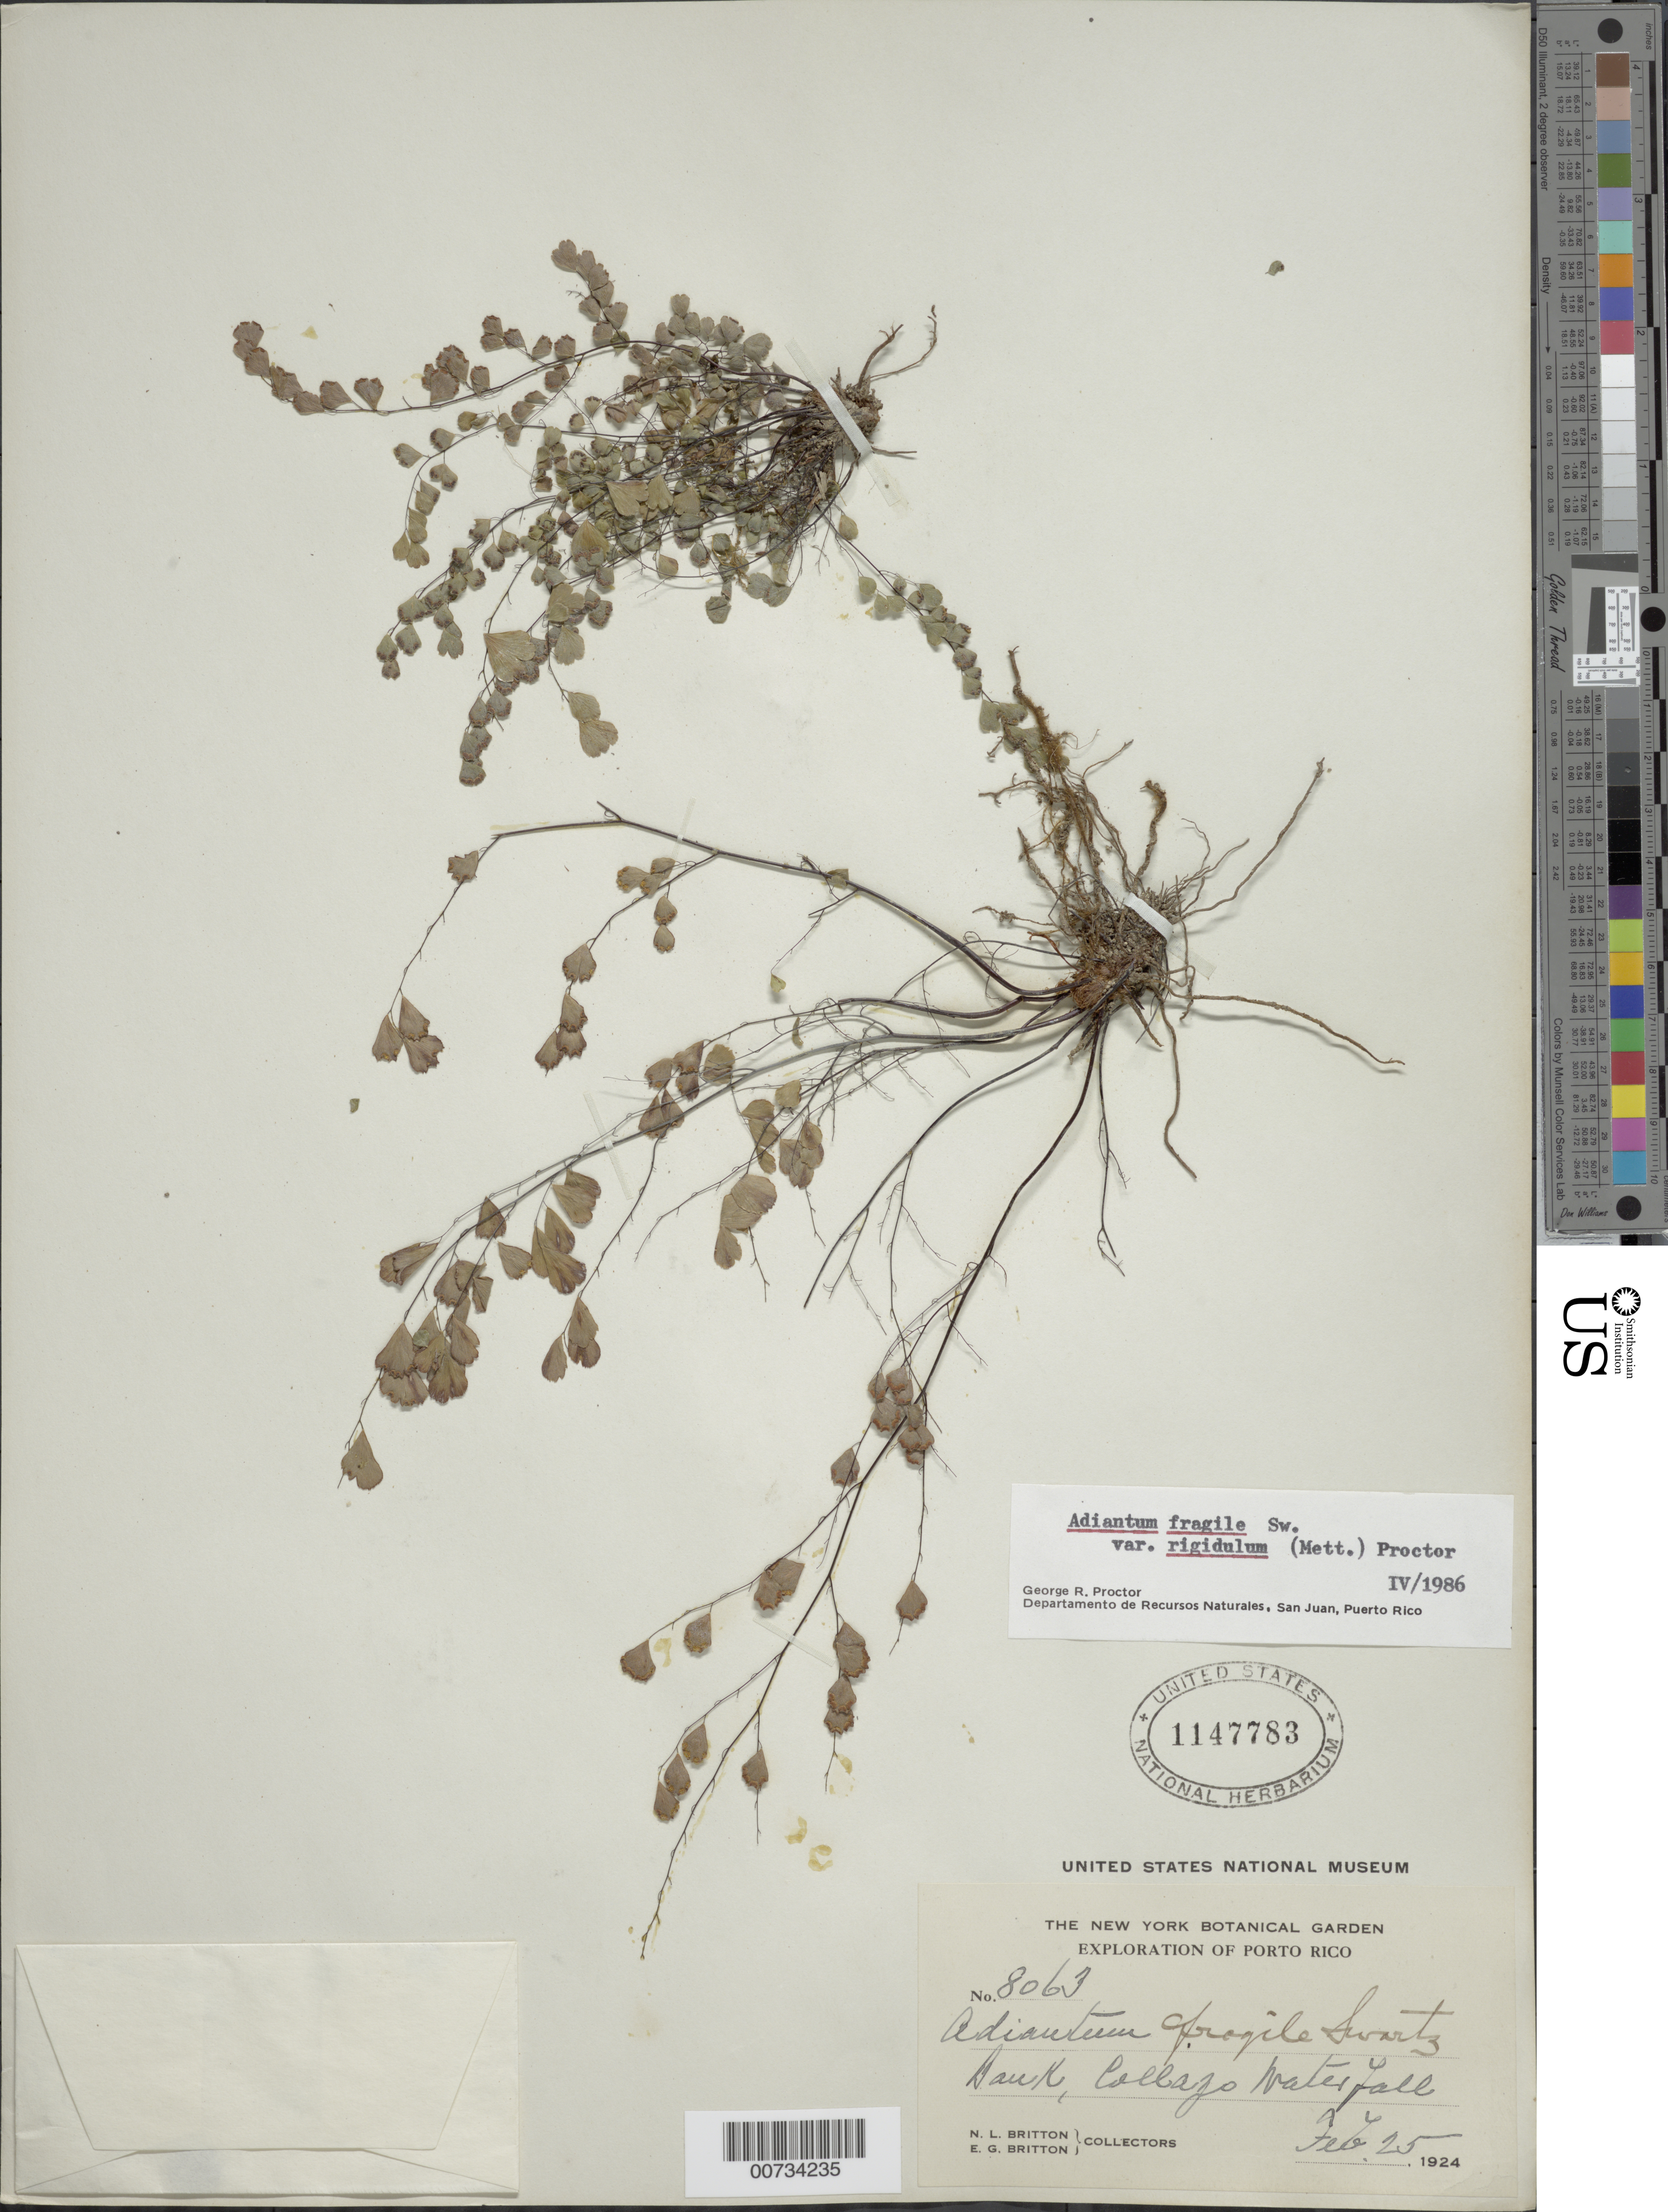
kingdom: Plantae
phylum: Tracheophyta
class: Polypodiopsida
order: Polypodiales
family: Pteridaceae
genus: Adiantum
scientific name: Adiantum fragile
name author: Sw.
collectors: N. Britton & E. G. Britton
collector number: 8063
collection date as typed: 25 Feb 1924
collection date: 1924-02-25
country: Puerto Rico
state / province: San Sebastián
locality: Collazo Waterfall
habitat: Bank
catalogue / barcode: US 1147783